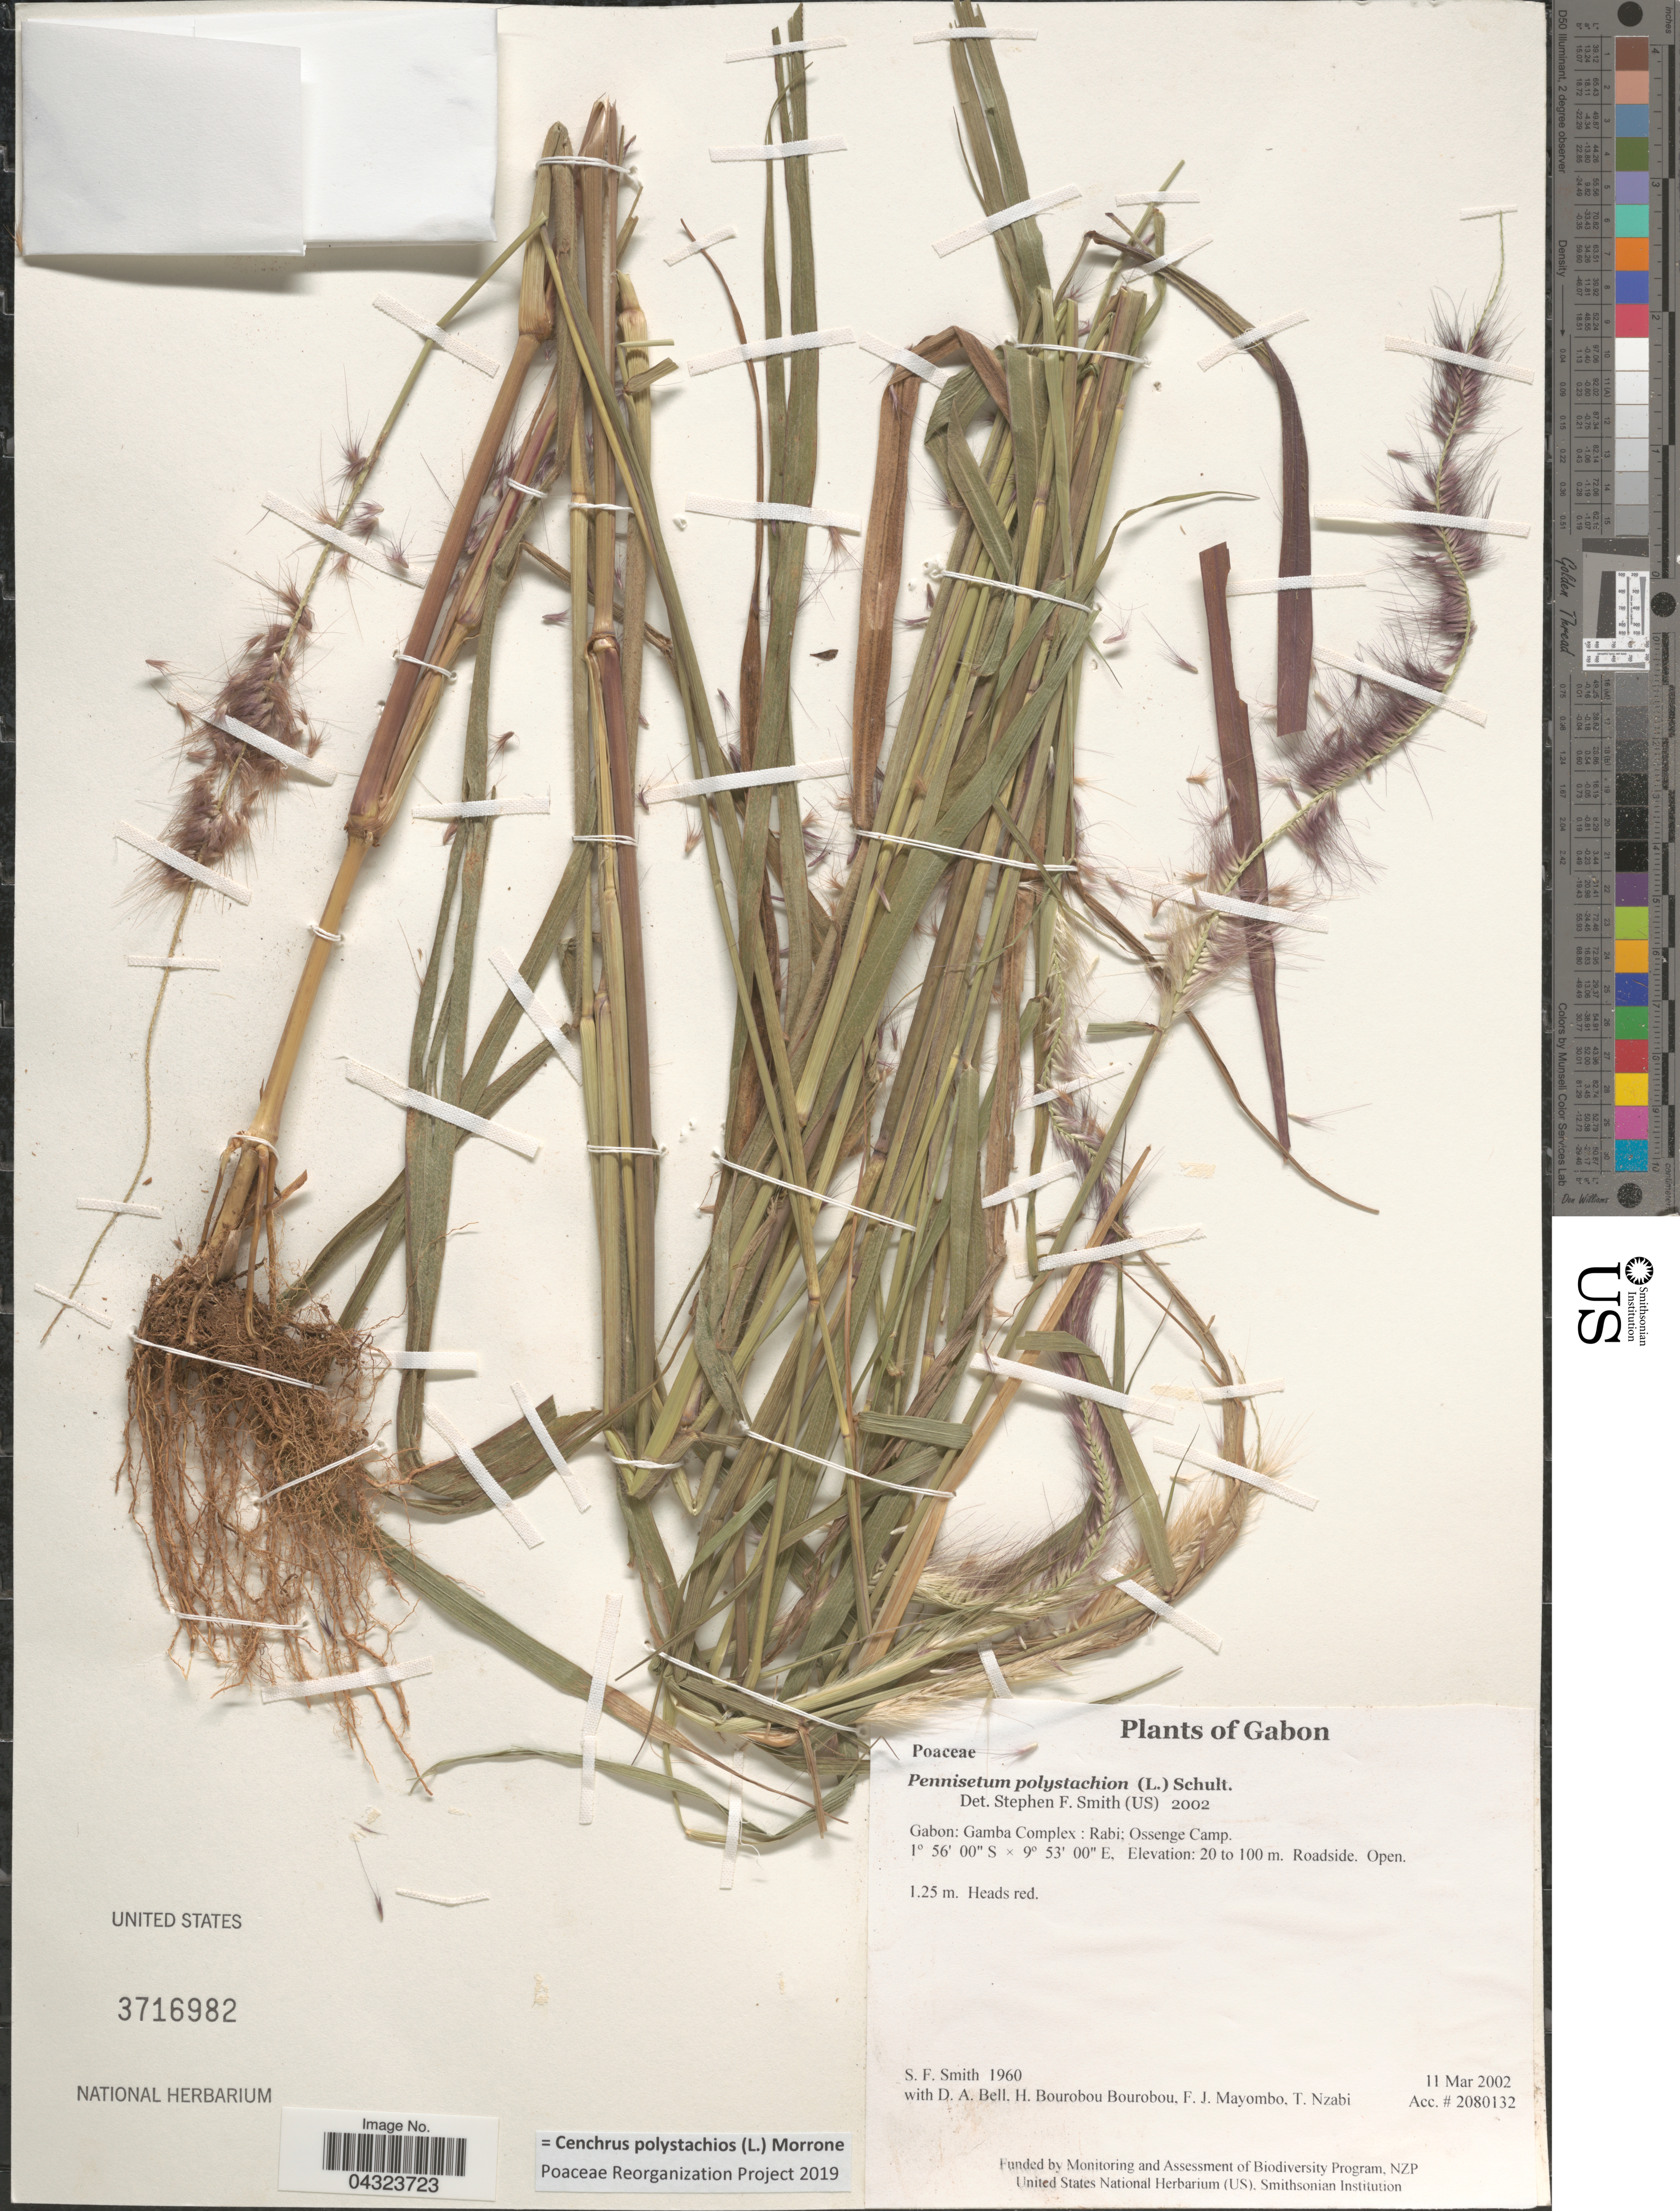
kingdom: Plantae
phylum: Tracheophyta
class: Liliopsida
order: Poales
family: Poaceae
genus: Cenchrus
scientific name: Cenchrus polystachios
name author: (L.) Morrone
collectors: S.F. Smith, D. A. Bell, H. Bourobou Bourobou & F. J. Mayombo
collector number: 1960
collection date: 2002-03-11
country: Gabon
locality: Gabon: Gamba Complex: Rabi, Ossenge Camp.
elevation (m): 20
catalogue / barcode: US 3716982